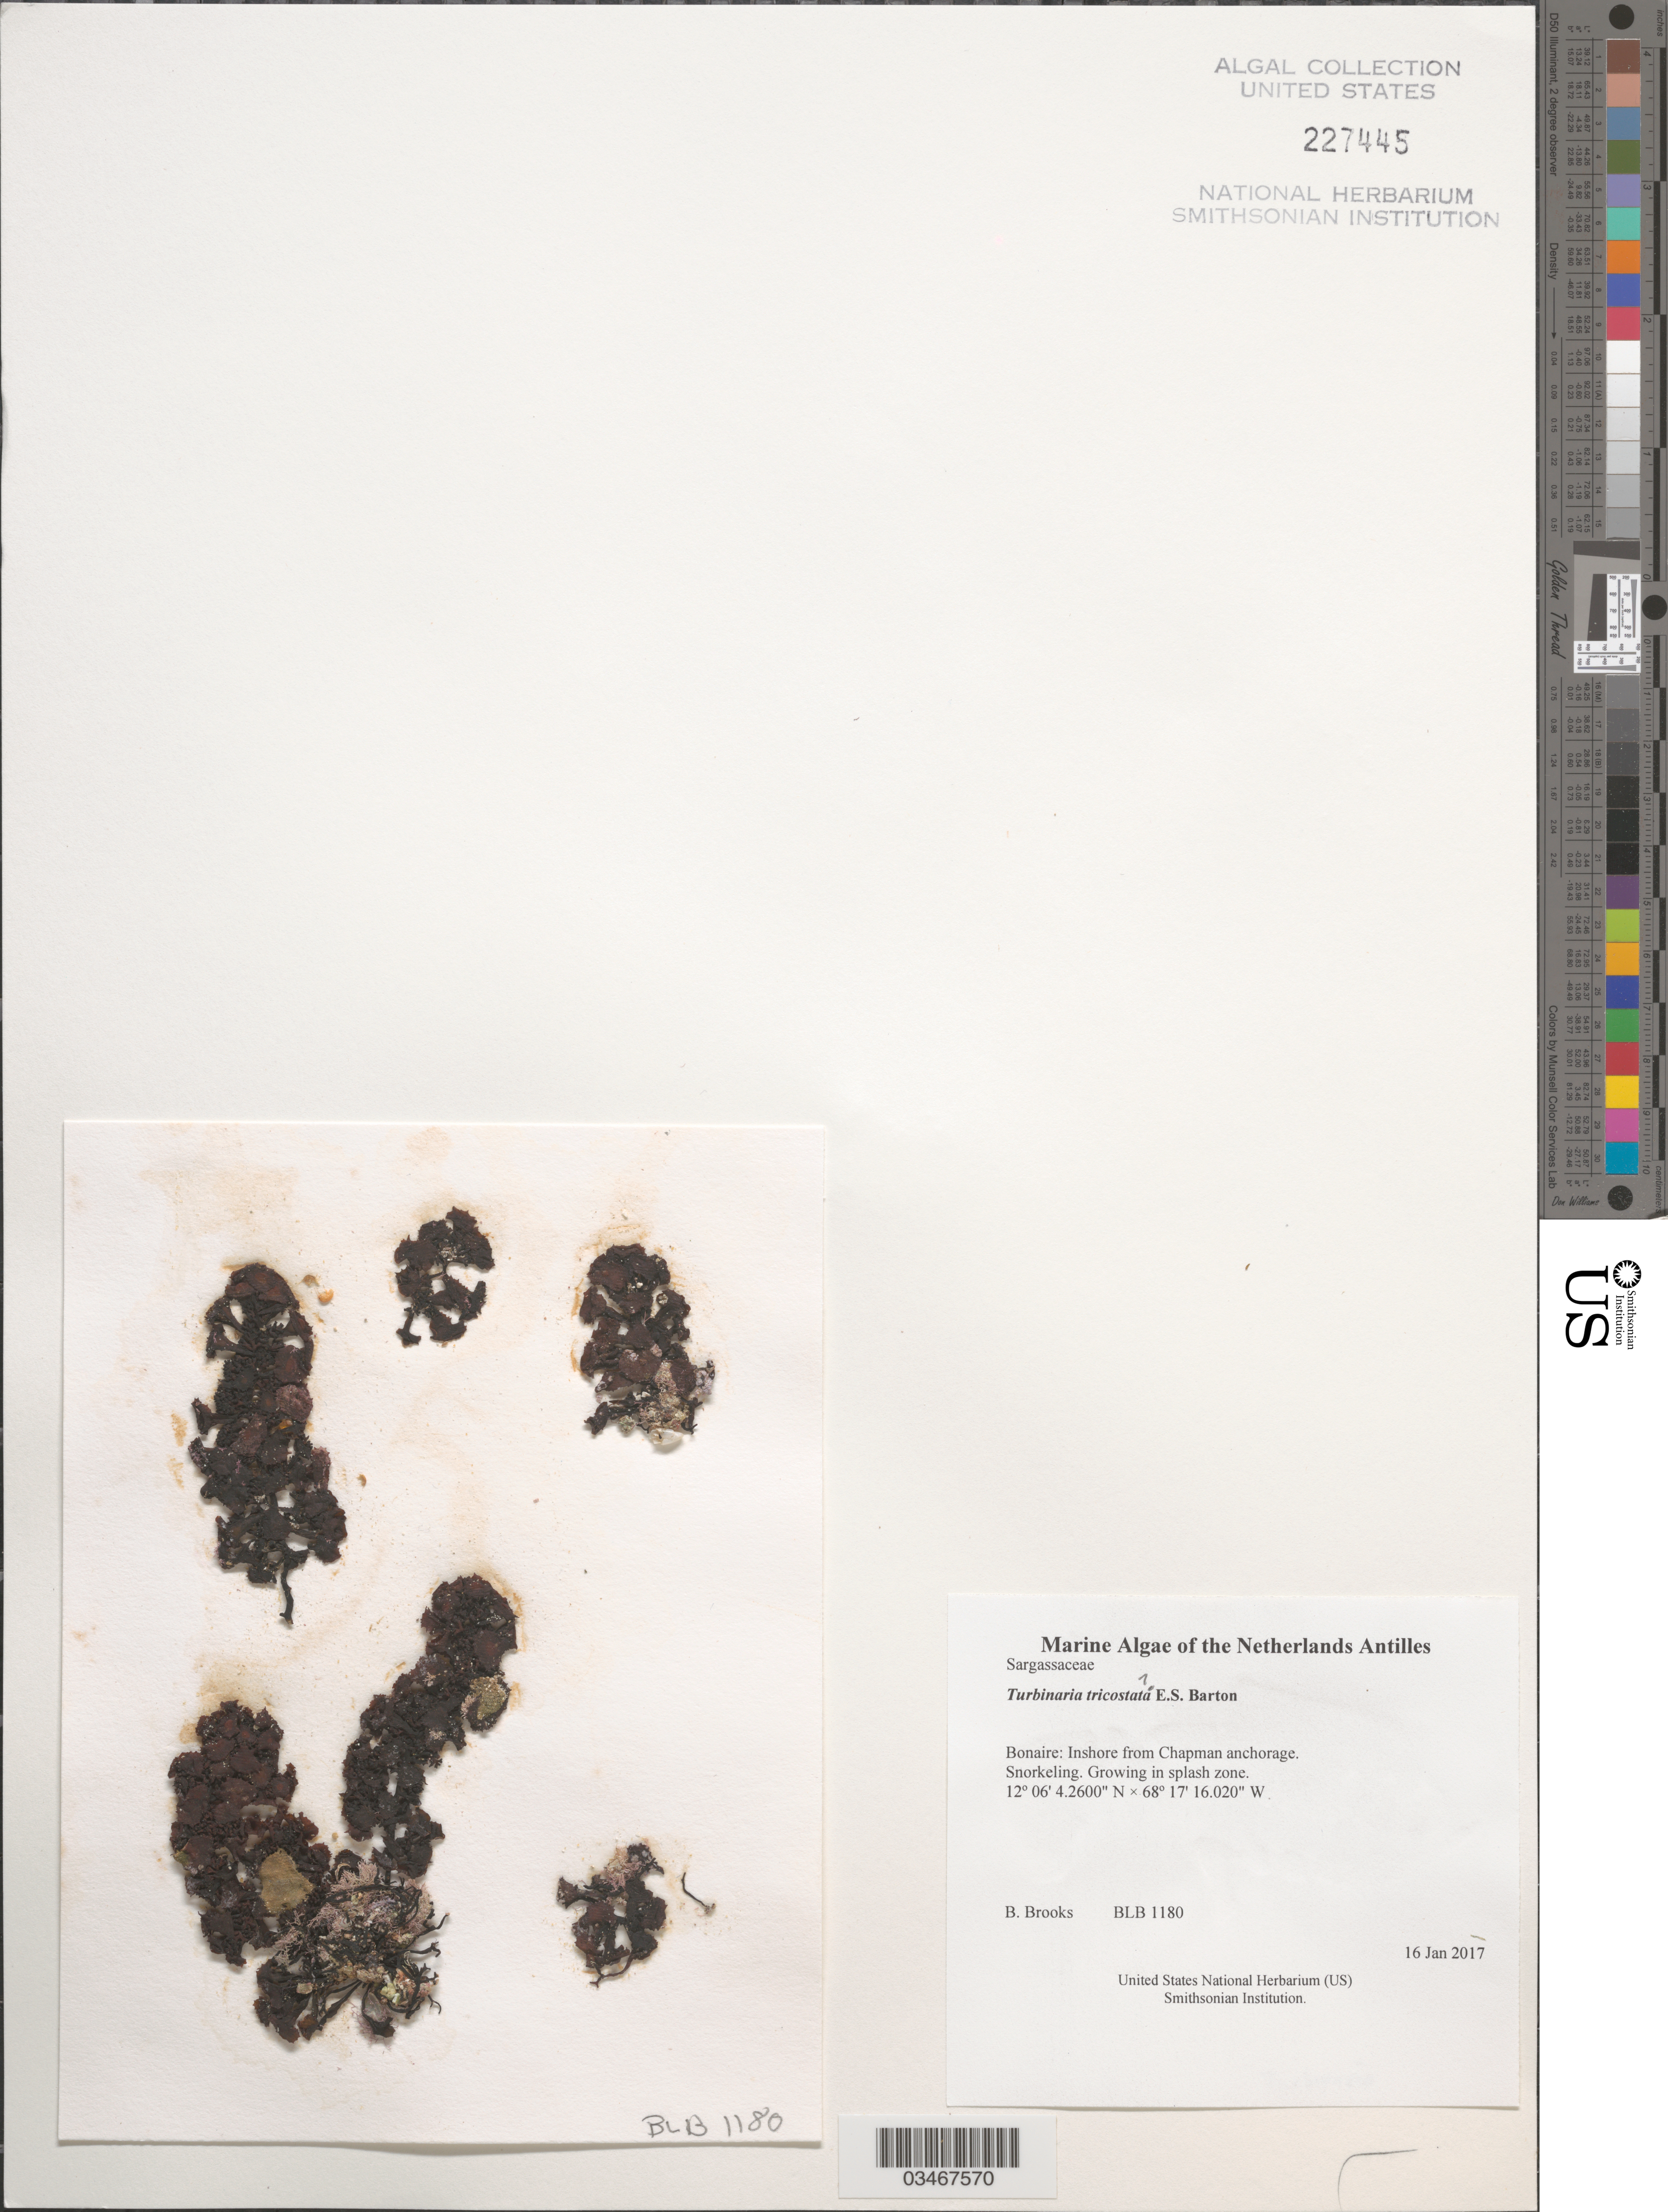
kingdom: Chromista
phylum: Ochrophyta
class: Phaeophyceae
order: Fucales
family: Sargassaceae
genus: Turbinaria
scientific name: Turbinaria tricostata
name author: E.S. Barton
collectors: B. Brooks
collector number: BLB 1180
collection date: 2017-01-16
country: Netherlands Antilles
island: Bonaire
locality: Inshore from Chapman anchorage. Snorkeling.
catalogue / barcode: US 227445